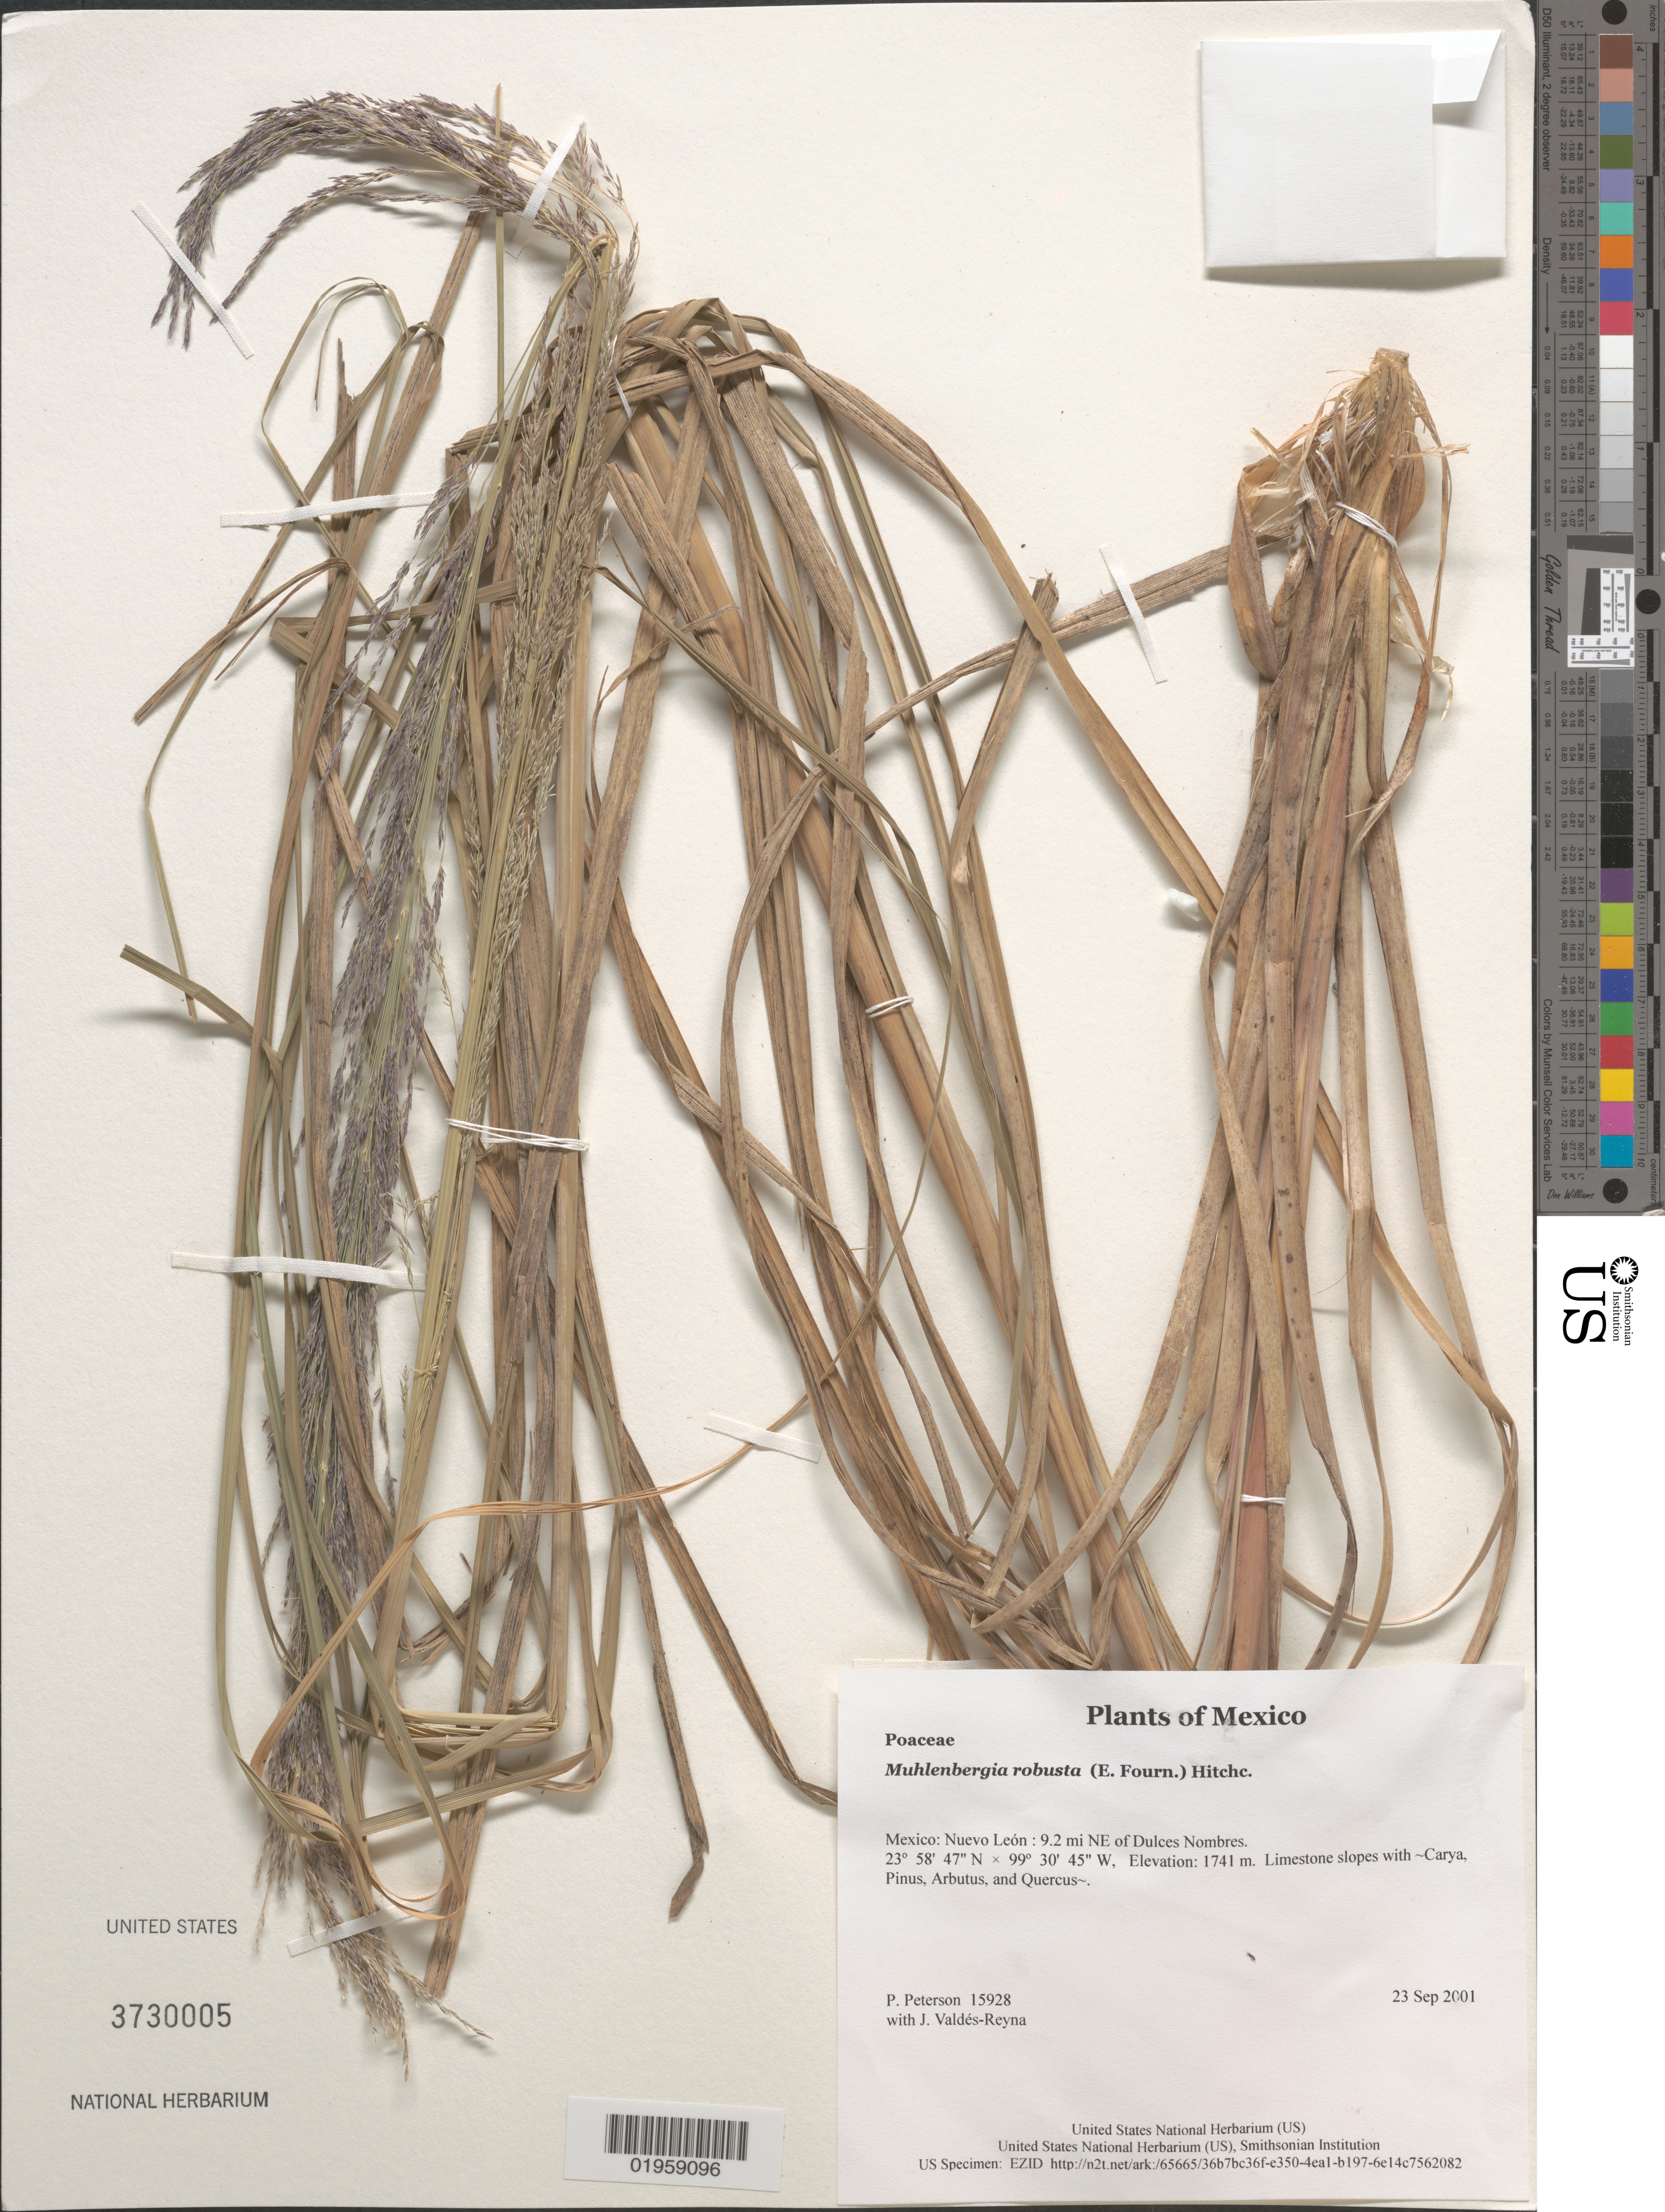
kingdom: Plantae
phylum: Tracheophyta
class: Liliopsida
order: Poales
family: Poaceae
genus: Muhlenbergia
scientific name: Muhlenbergia robusta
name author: (E. Fourn.) Hitchc.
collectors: P. M. Peterson & J. Valdés-Reyna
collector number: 15928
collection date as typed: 23 Sep 2001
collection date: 2001-09-23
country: Mexico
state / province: Nuevo León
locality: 9.2 mi NE of Dulces Nombres.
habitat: Limestone slopes with ~Carya, Pinus, Arbutus, and Quercus~.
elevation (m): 1741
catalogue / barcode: US 3730005